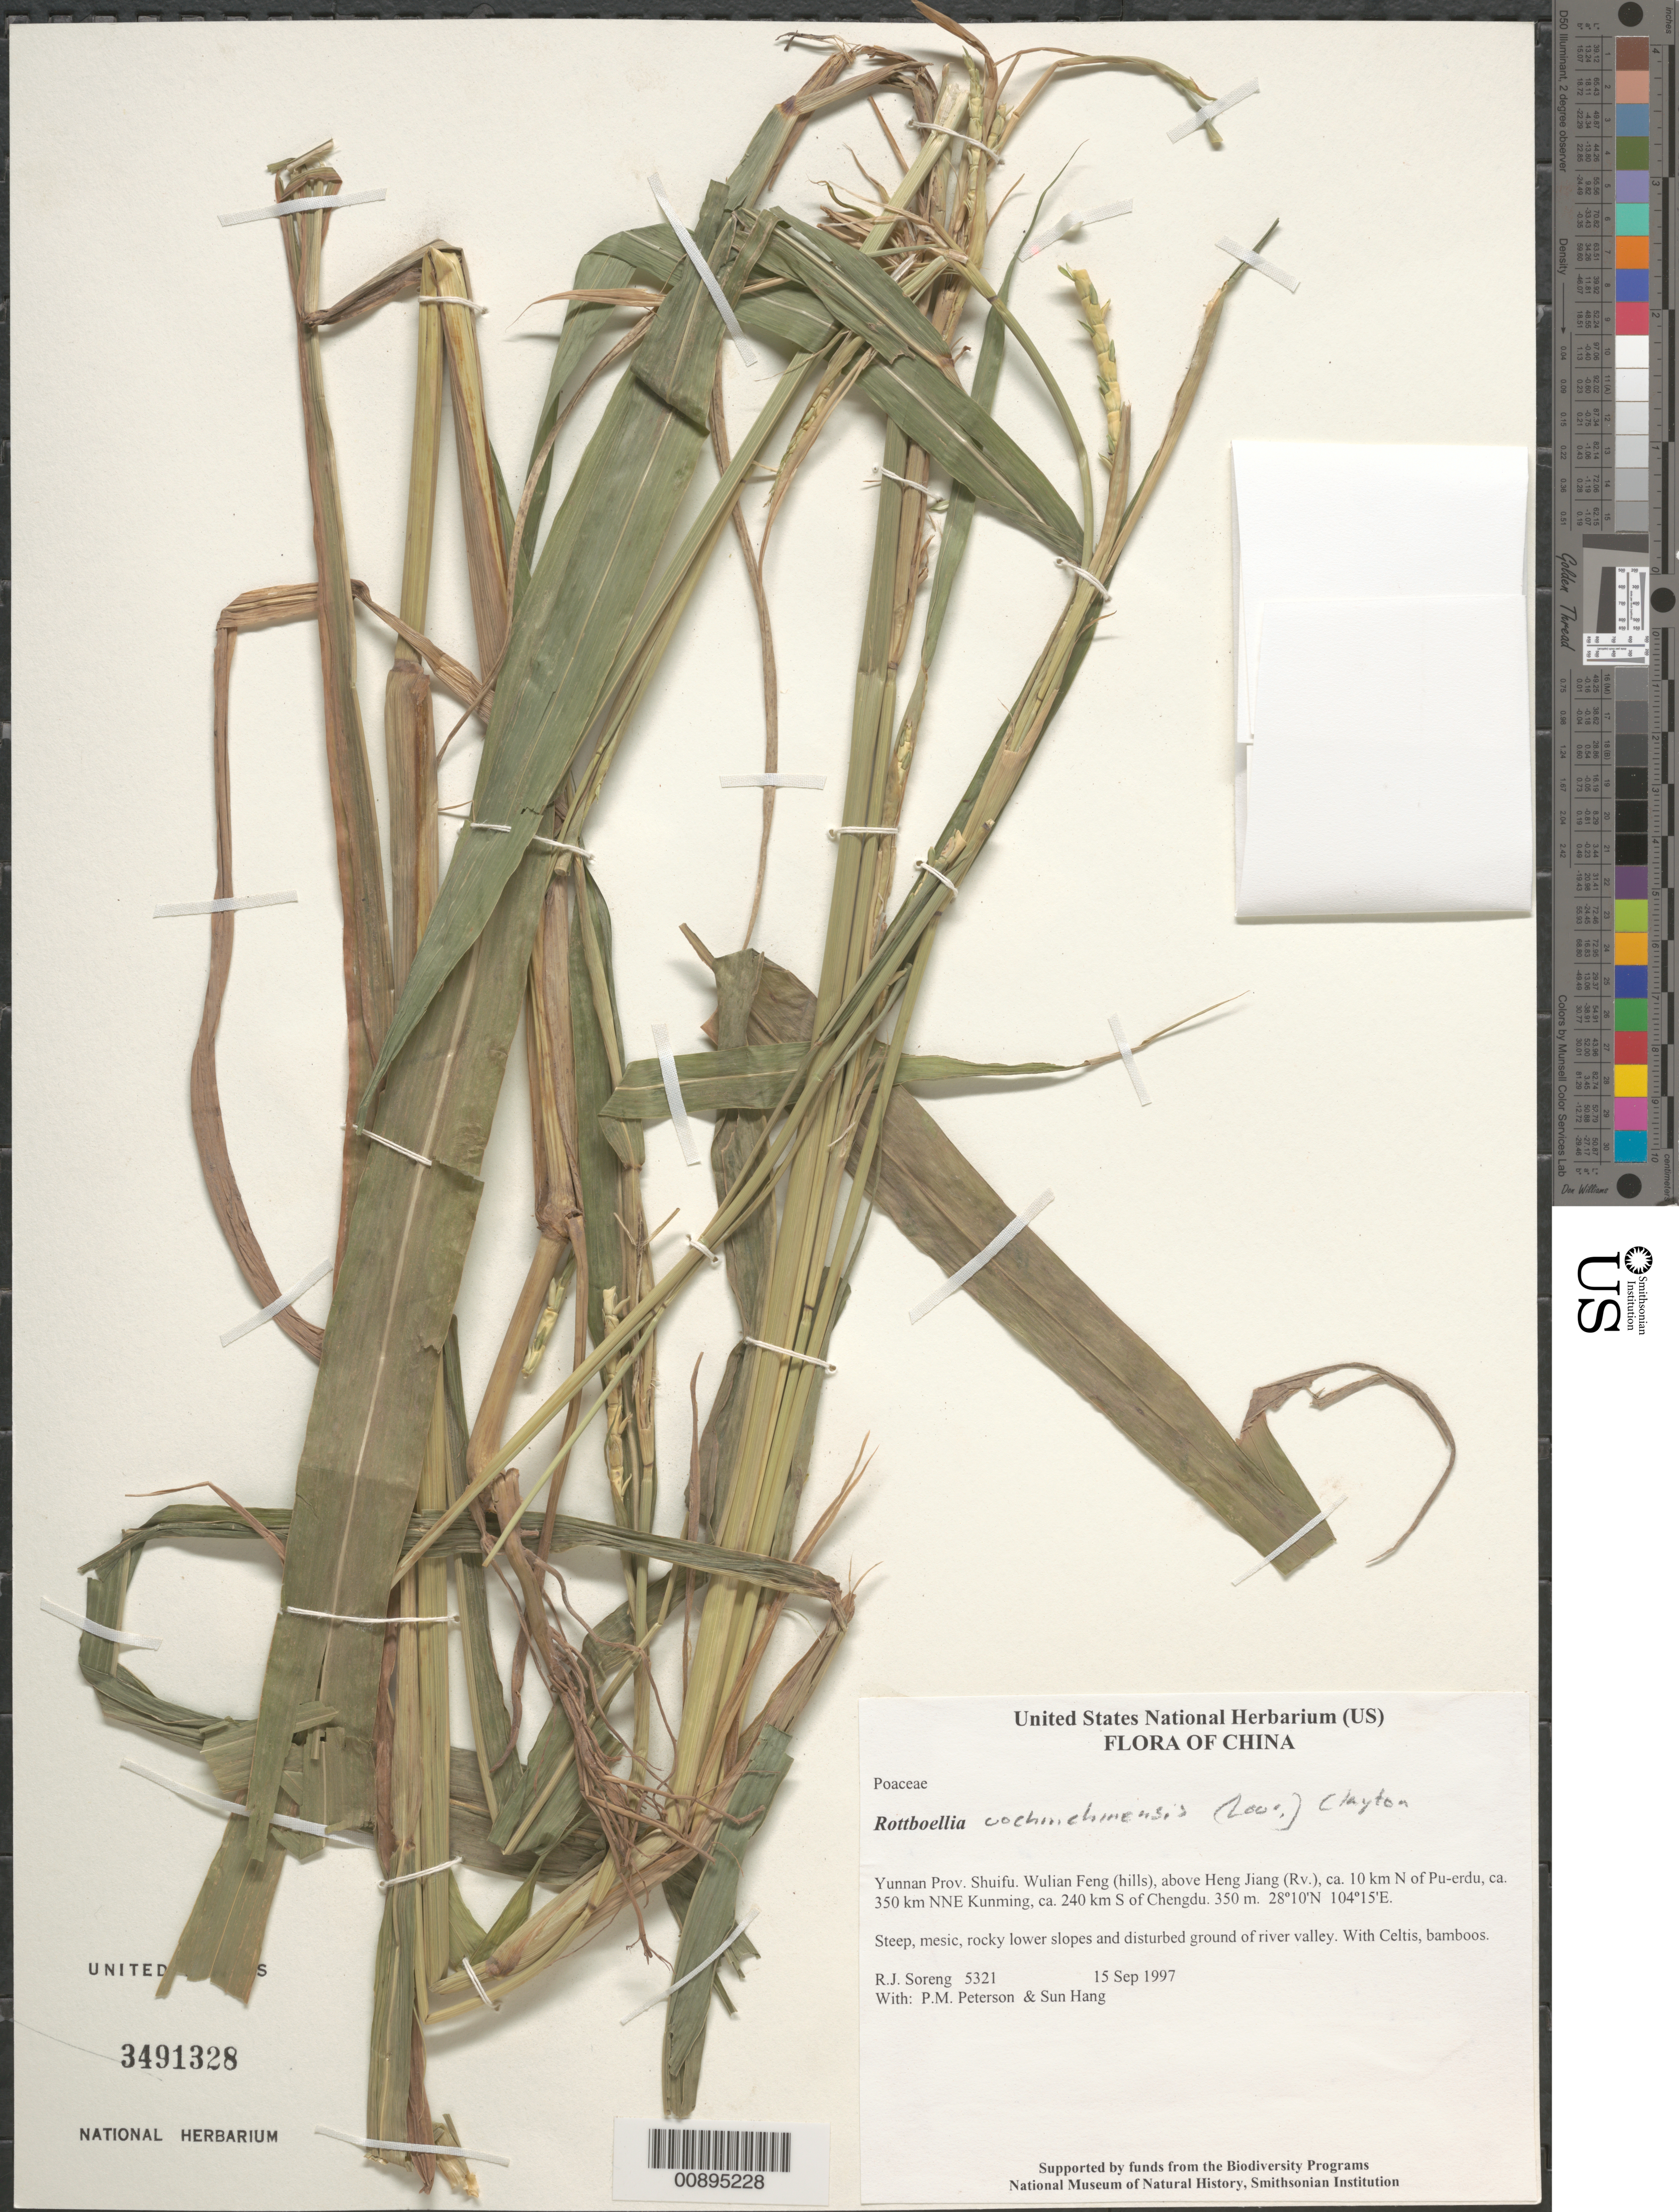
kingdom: Plantae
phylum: Tracheophyta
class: Liliopsida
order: Poales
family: Poaceae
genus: Rottboellia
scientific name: Rottboellia cochinchinensis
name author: (Lour.) Clayton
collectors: R. J. Soreng, P. M. Peterson & Sun Hang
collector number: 5321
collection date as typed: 15 Sep 1997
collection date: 1997-09-15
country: China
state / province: Yunnan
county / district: Shuifu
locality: Wulian Feng (hills), above Heng Jiang (Rv.), ca. 10 km N of Pu-erdu, ca. 350 km NNE Kunming, ca. 240 km S of Chengdu.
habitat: Steep, mesic, rocky lower slopes and disturbed ground of river valley. With Celtis, bamboos.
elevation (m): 350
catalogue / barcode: US 3491328